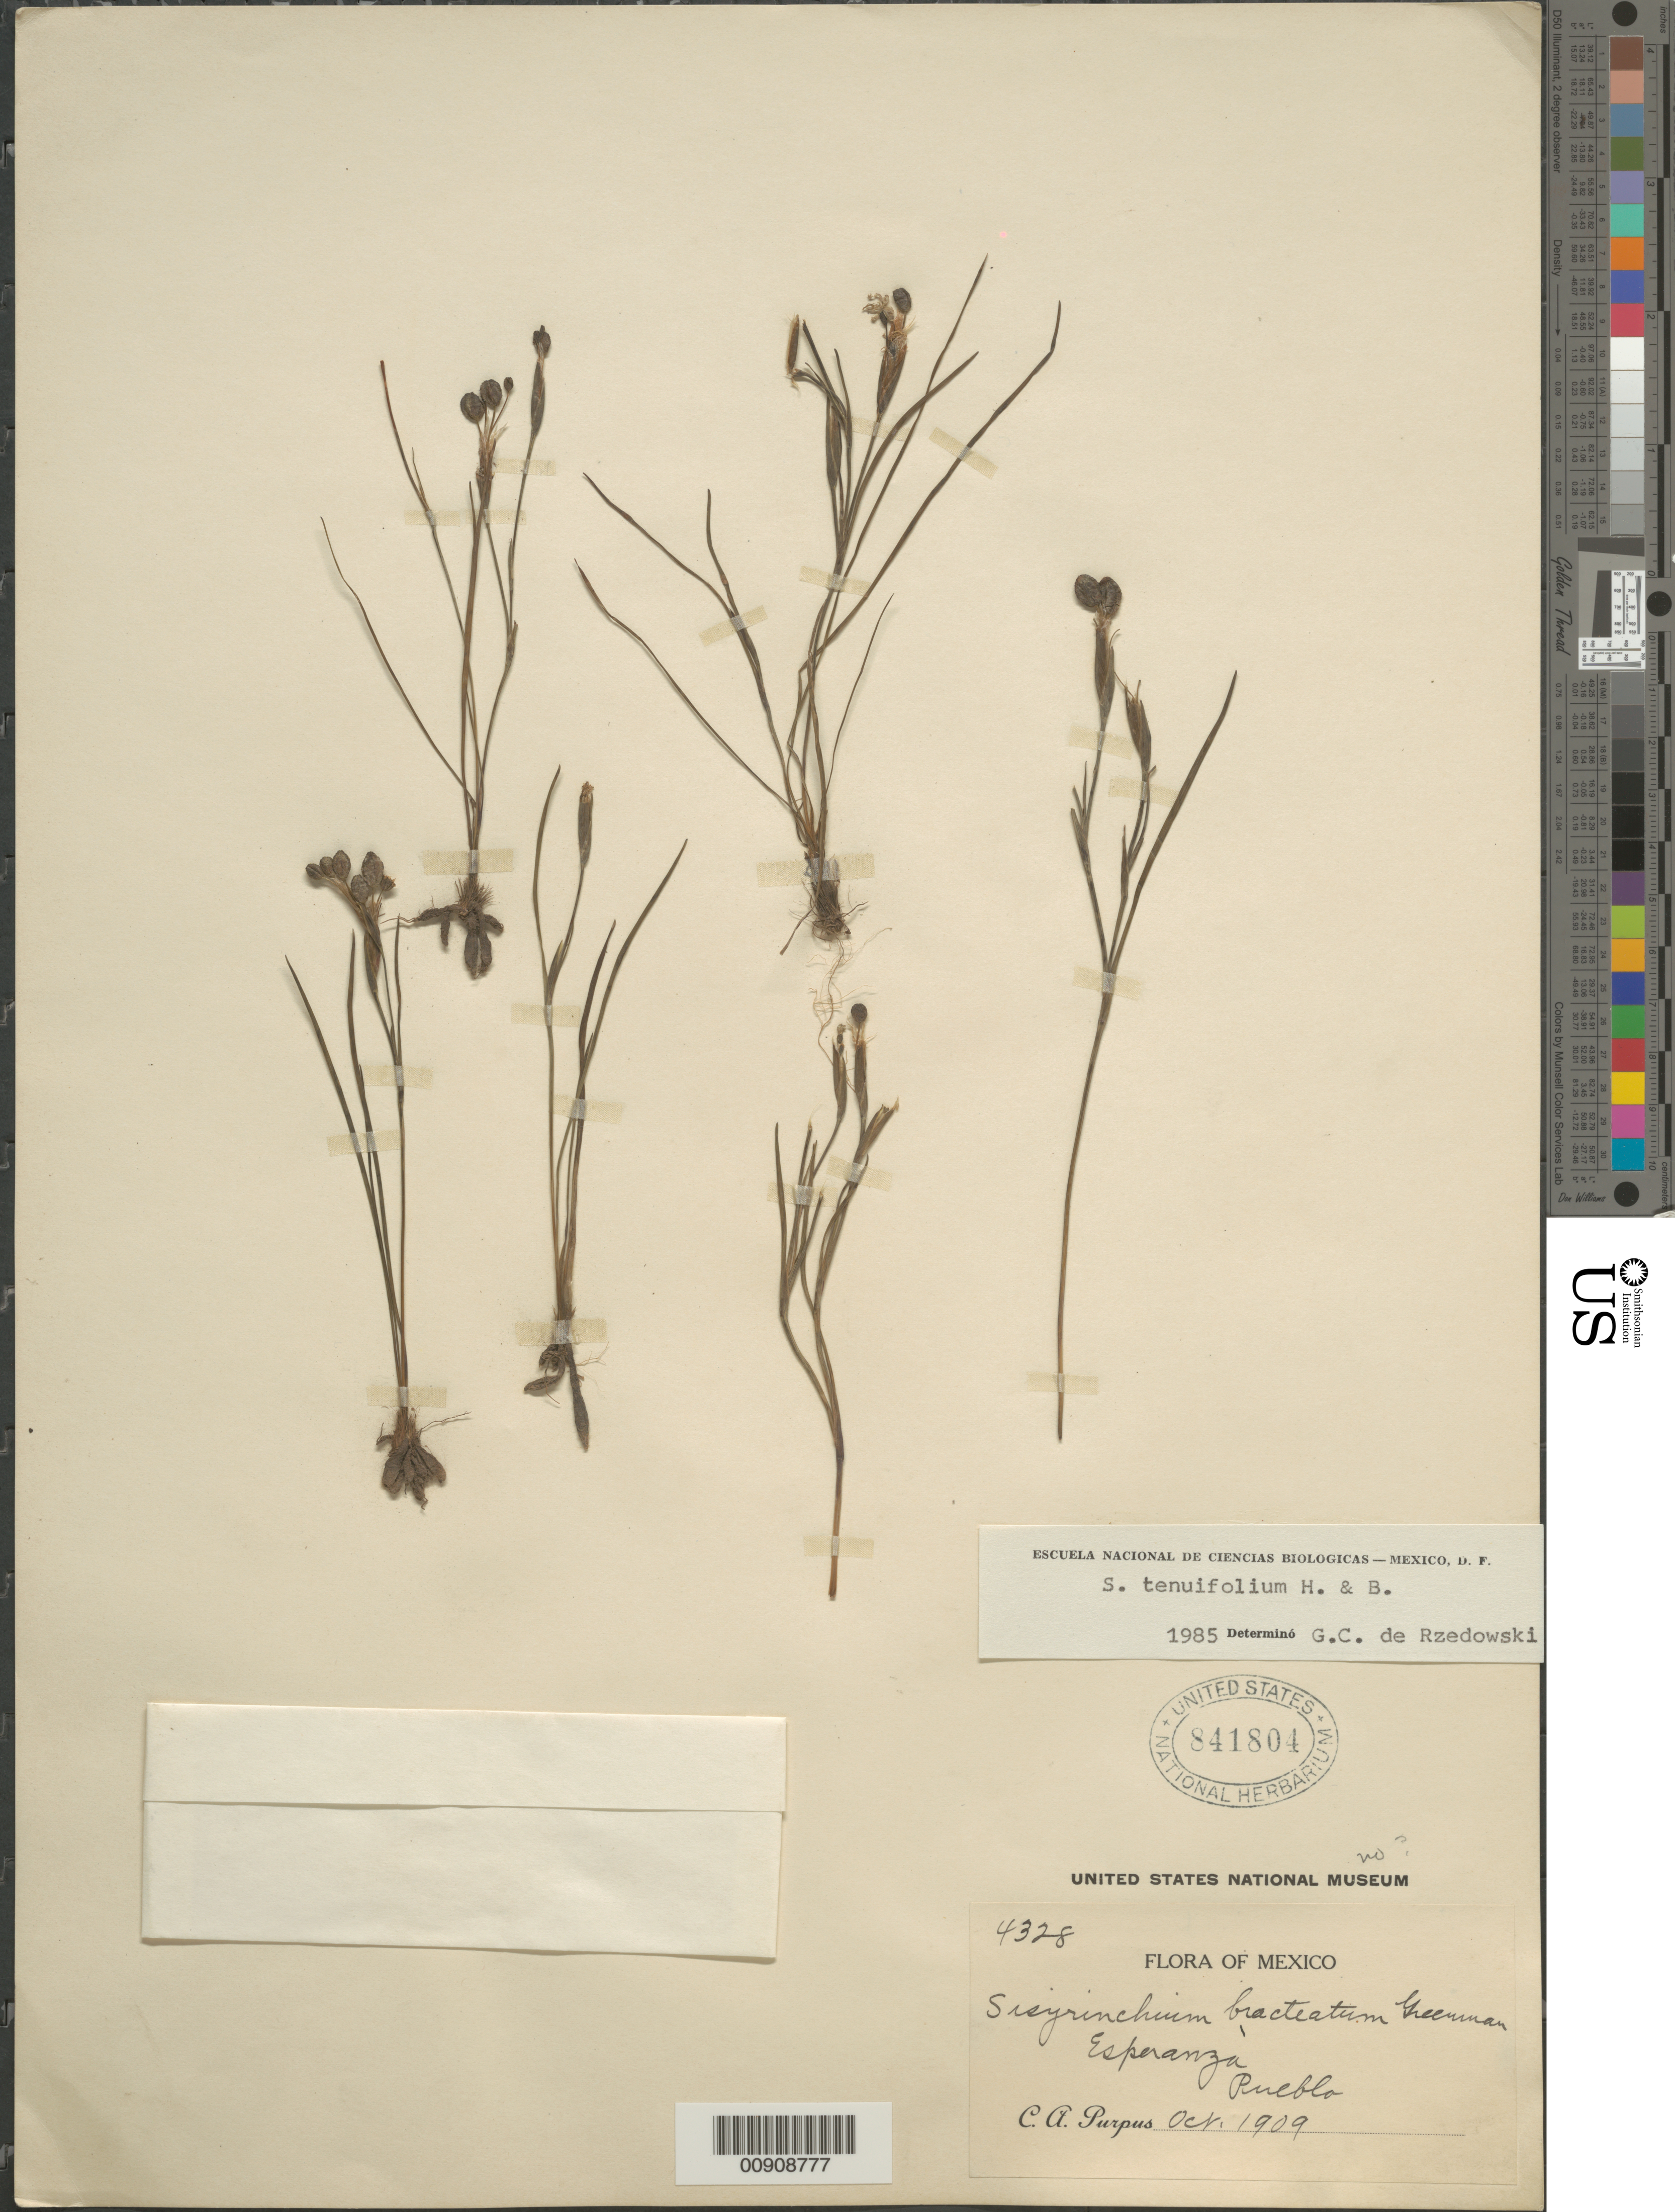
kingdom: Plantae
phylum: Tracheophyta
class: Liliopsida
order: Asparagales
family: Iridaceae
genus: Sisyrinchium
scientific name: Sisyrinchium tenuifolium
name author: Humb. & Bonpl. ex Willd.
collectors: C. A. Purpus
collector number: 4328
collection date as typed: Oct 1909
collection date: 1909-10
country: Mexico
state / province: Puebla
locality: Esperanza, Puebla.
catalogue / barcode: US 841804